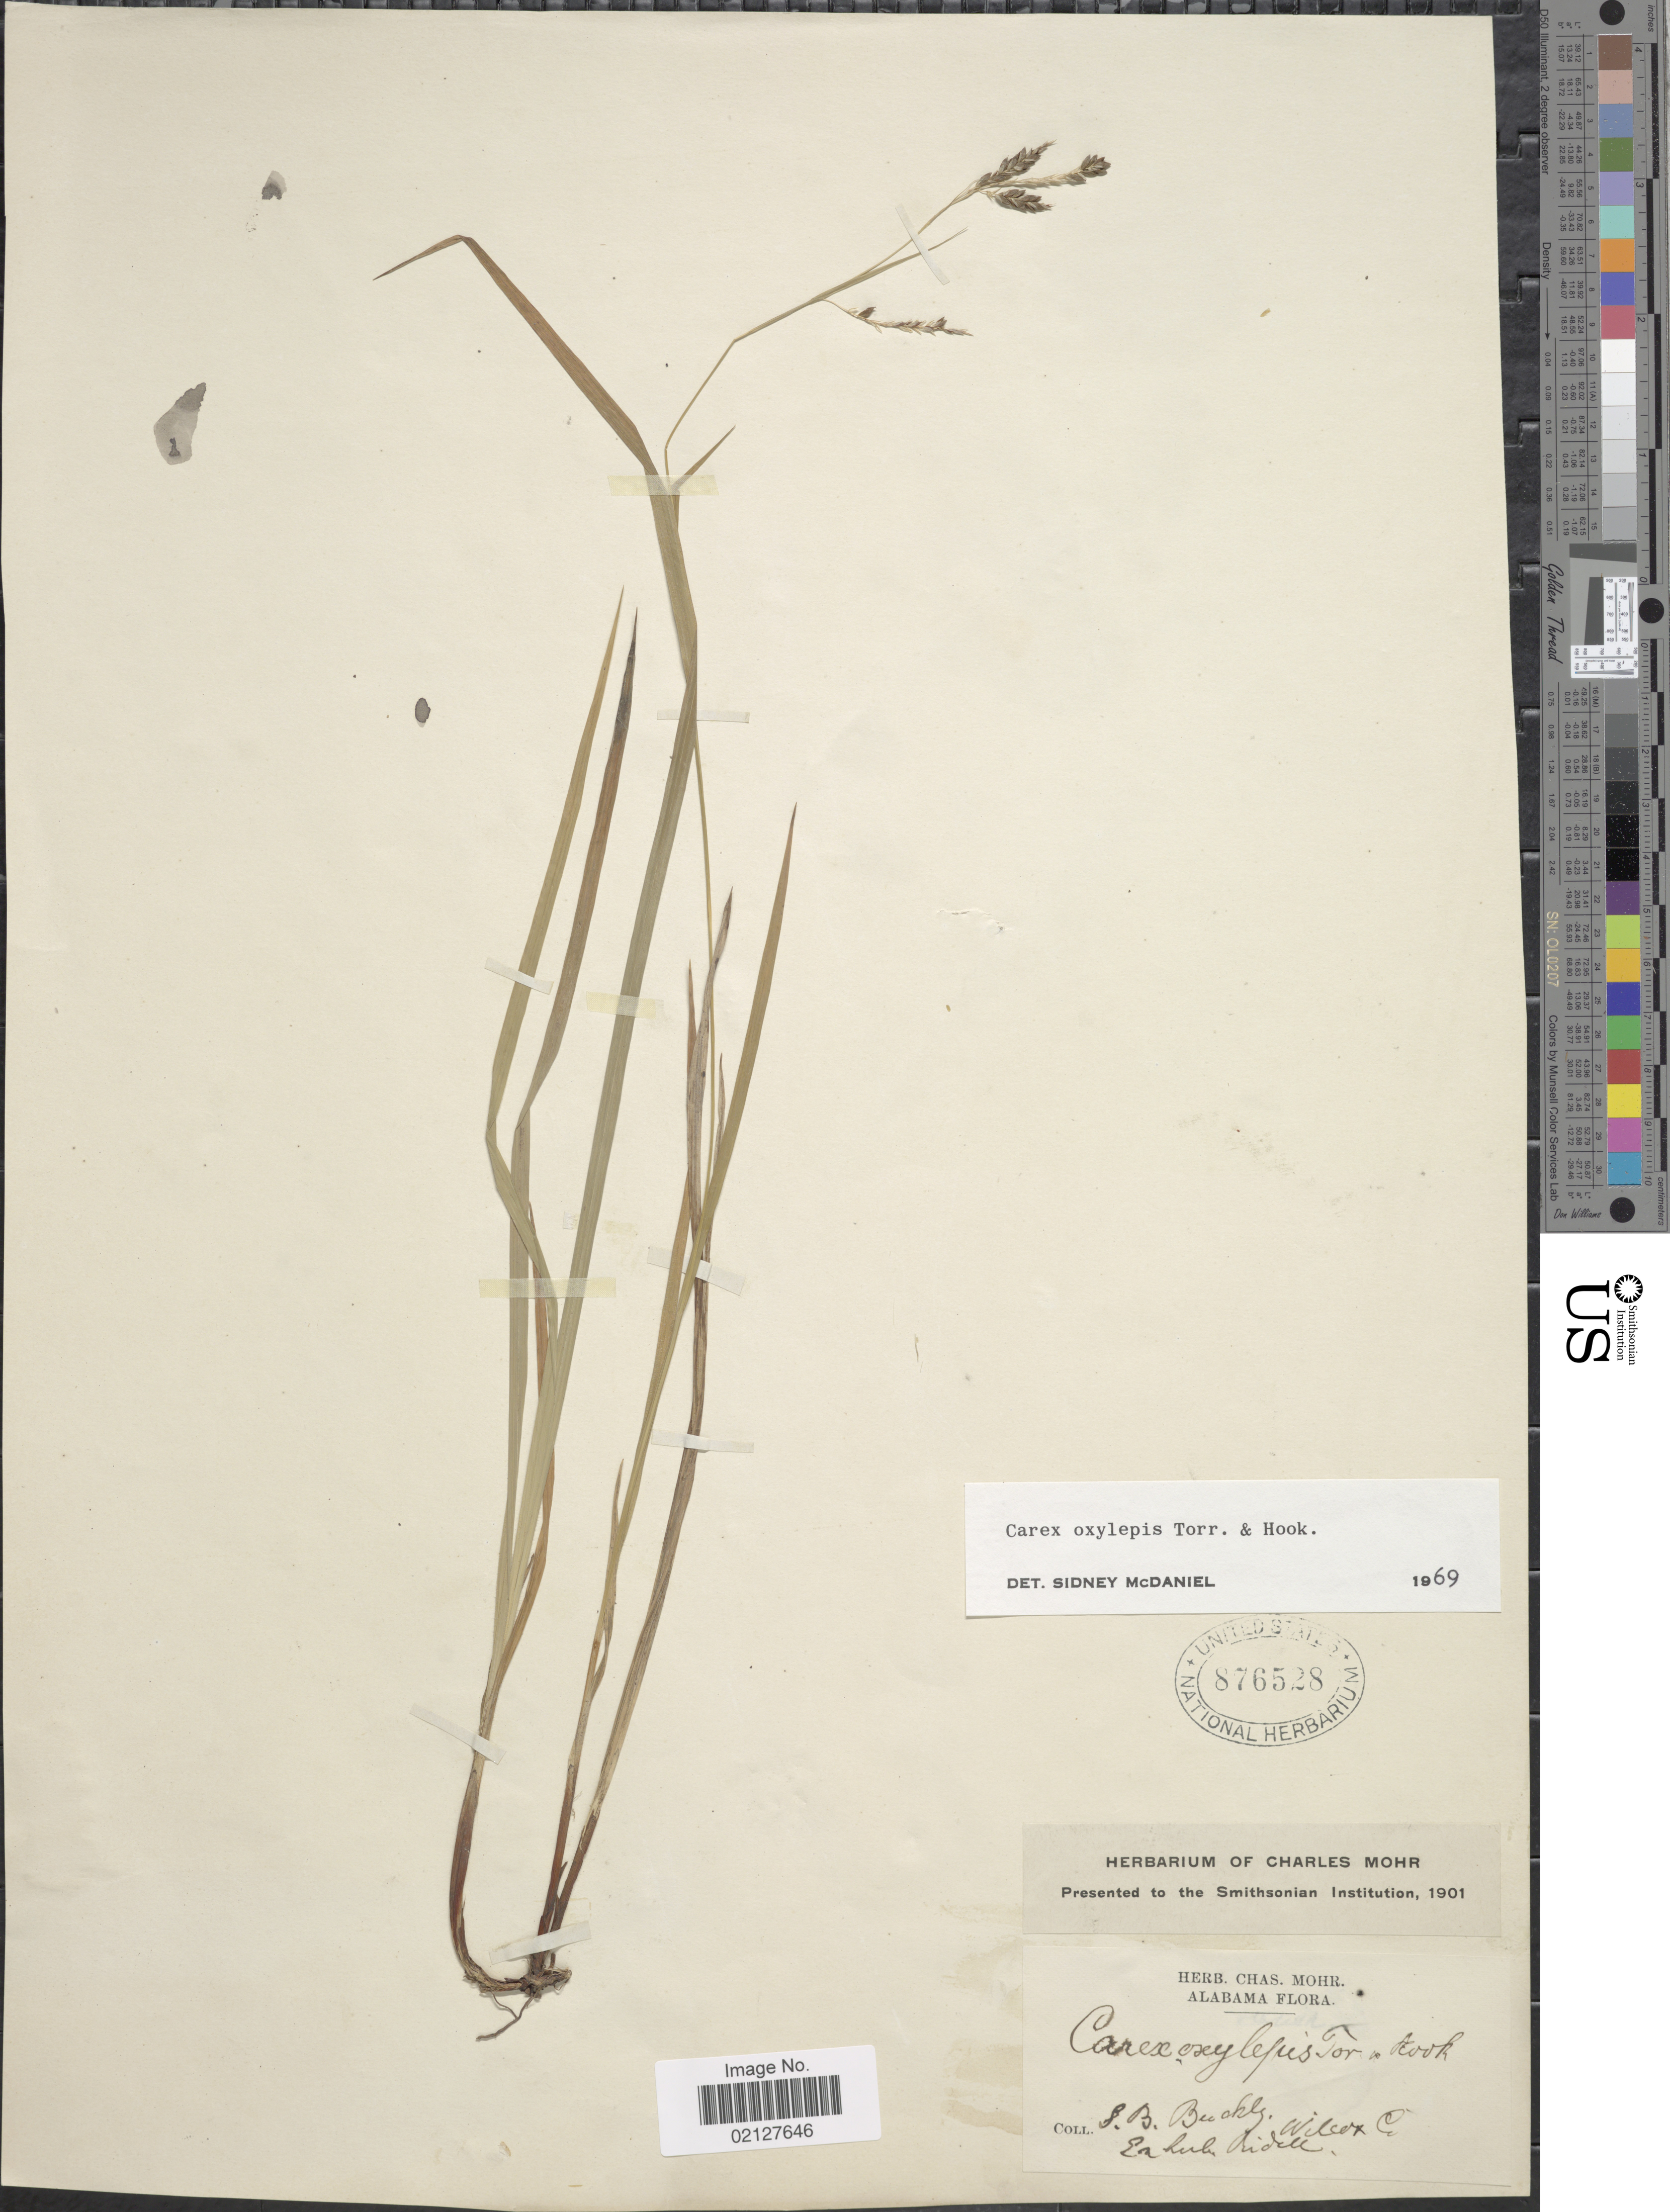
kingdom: Plantae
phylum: Tracheophyta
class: Liliopsida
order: Poales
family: Cyperaceae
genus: Carex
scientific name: Carex oxylepis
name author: Torr. & Hook.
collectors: S. B. Buckley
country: United States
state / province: Alabama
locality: Wilcox Co.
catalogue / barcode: US 876528